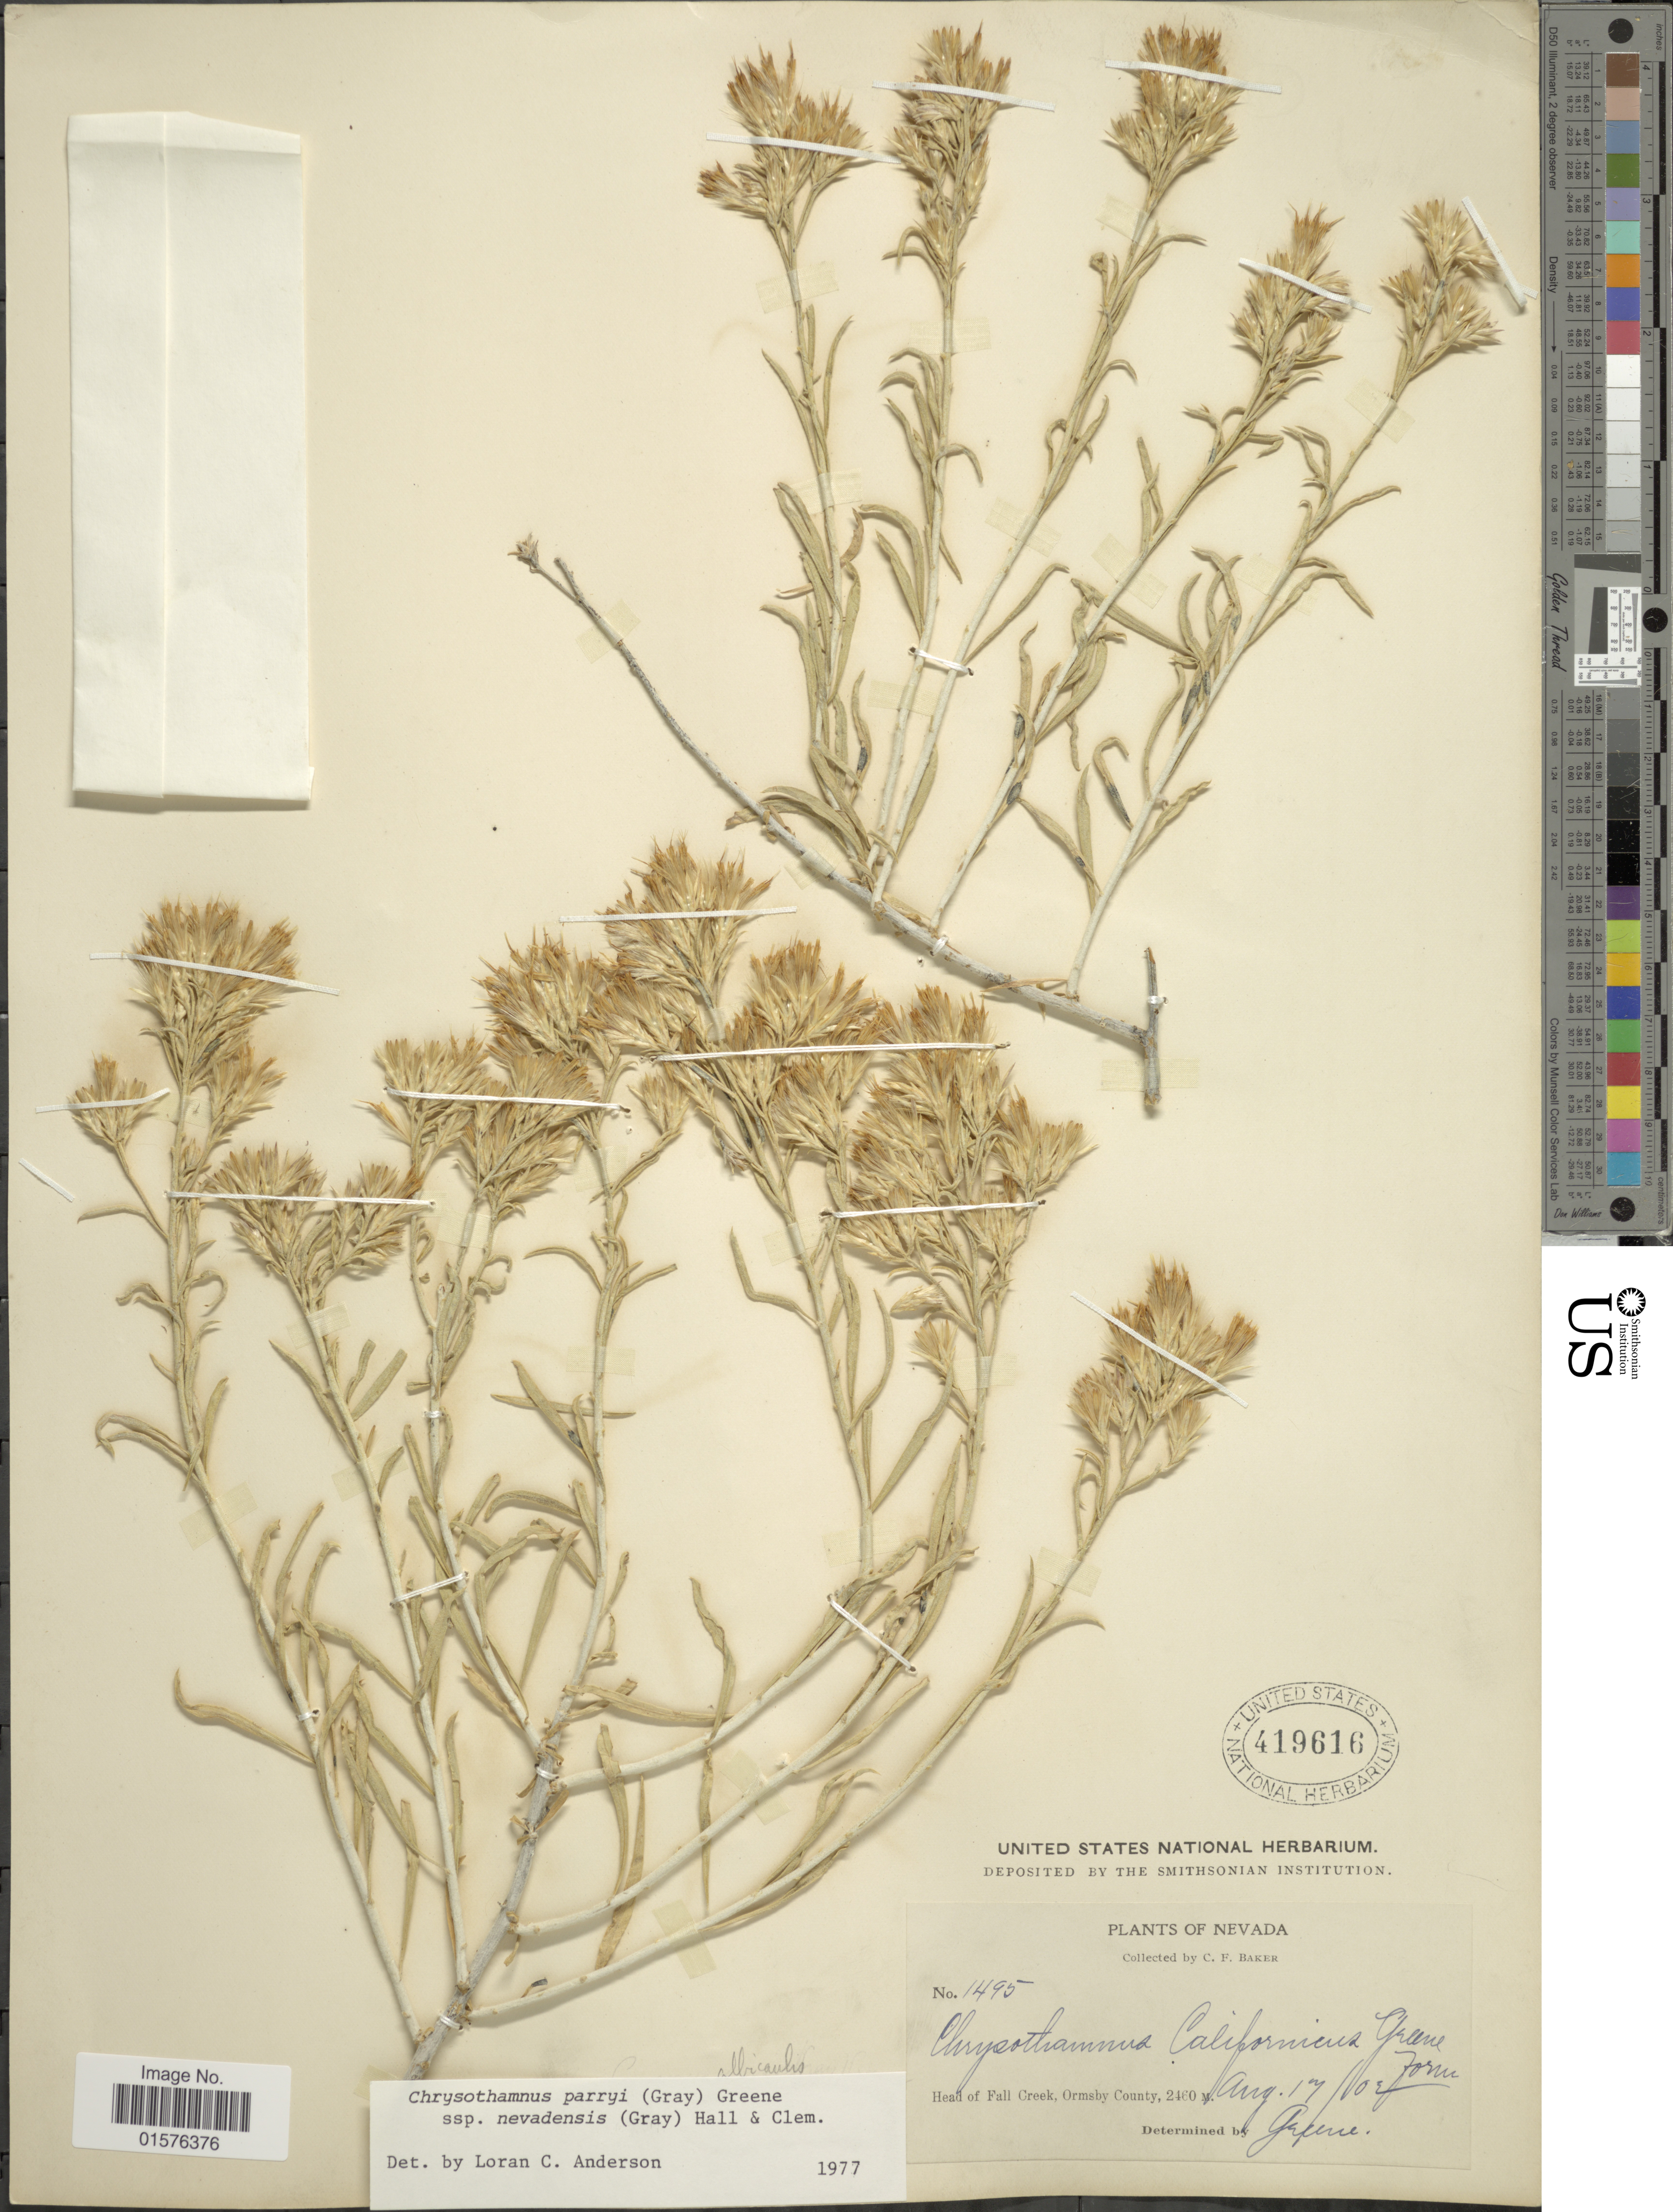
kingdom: Plantae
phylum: Tracheophyta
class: Magnoliopsida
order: Asterales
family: Asteraceae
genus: Ericameria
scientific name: Ericameria parryi var. nevadensis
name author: (A. Gray) G.L. Nesom & G.I. Baird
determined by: Urbatsch, Lowell E., Curator (LSU), Louisiana State University (UNITED STATES)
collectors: C. F. Baker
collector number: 1495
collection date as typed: Transcribed d/m/y: 17/8/2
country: United States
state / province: Nevada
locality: Head of Fall Creek, ormsby County.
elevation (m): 2460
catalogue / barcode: US 419616